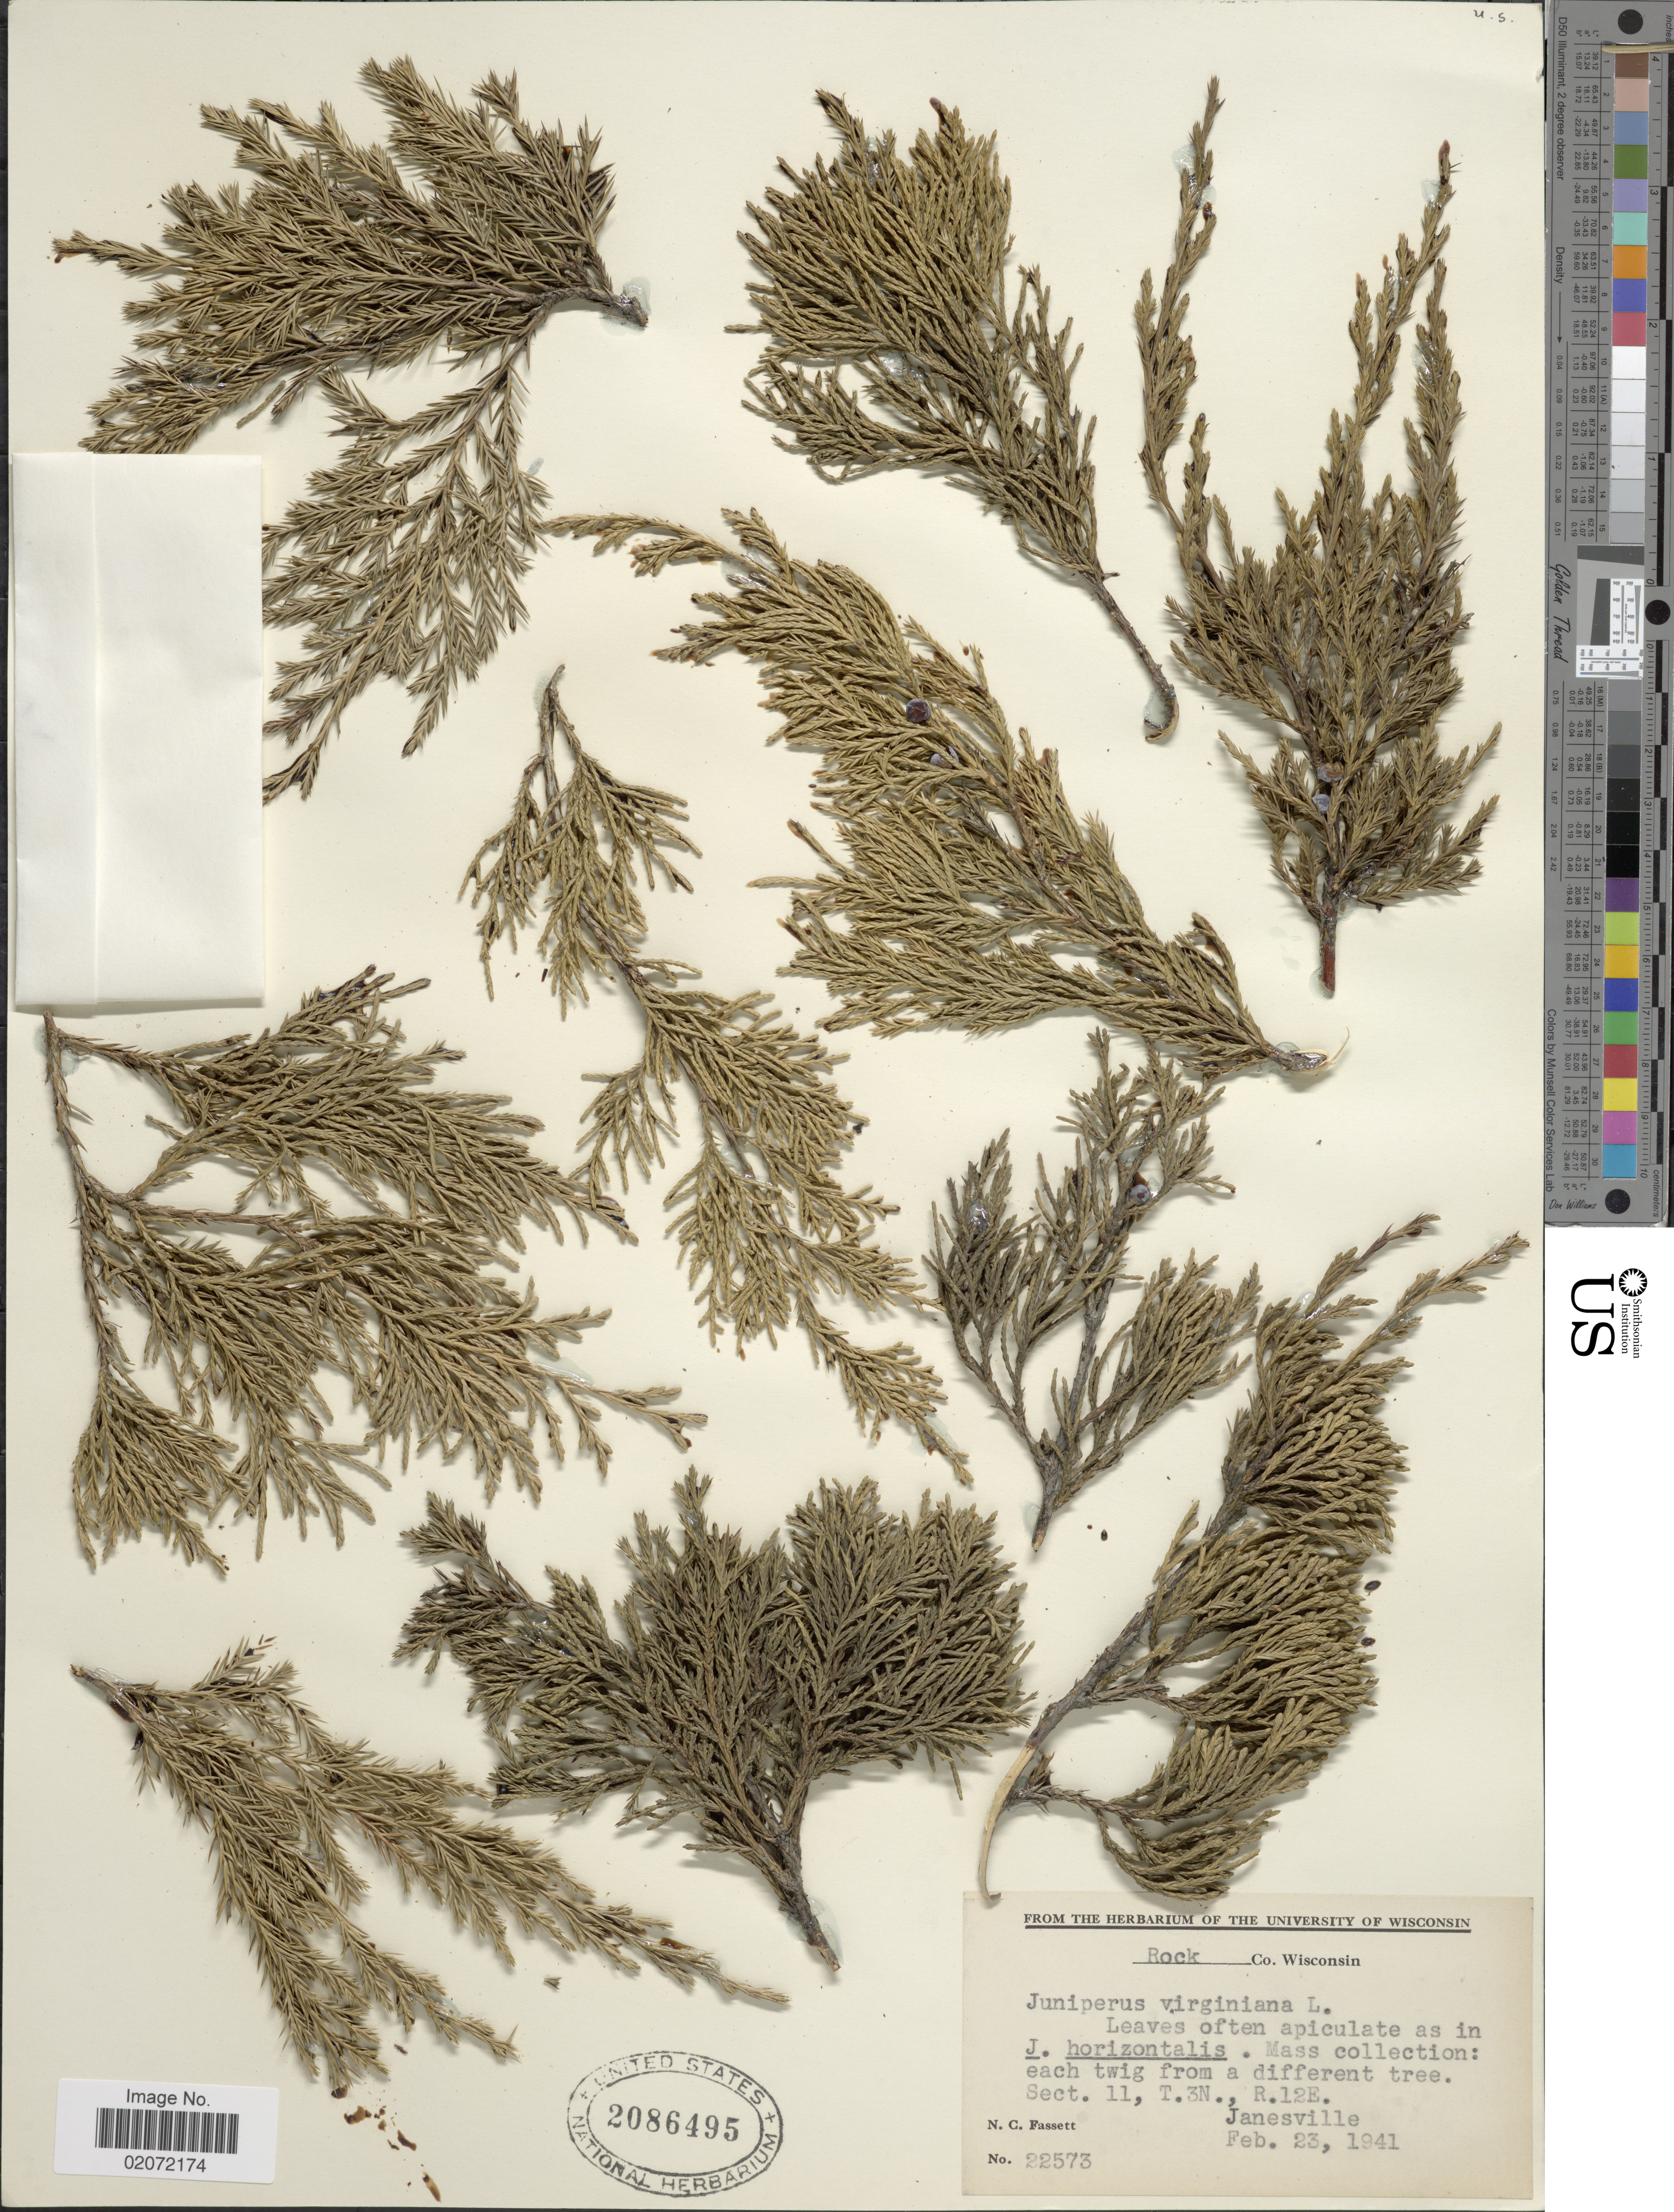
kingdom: Plantae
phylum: Tracheophyta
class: Pinopsida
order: Pinales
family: Cupressaceae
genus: Juniperus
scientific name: Juniperus virginiana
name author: L.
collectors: N. C. Fassett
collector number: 22573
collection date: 1941-02-23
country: United States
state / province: Wisconsin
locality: Rock Co. Wisconsin. Sect 11, T.3N., R.12E. Janesville.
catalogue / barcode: US 2086495